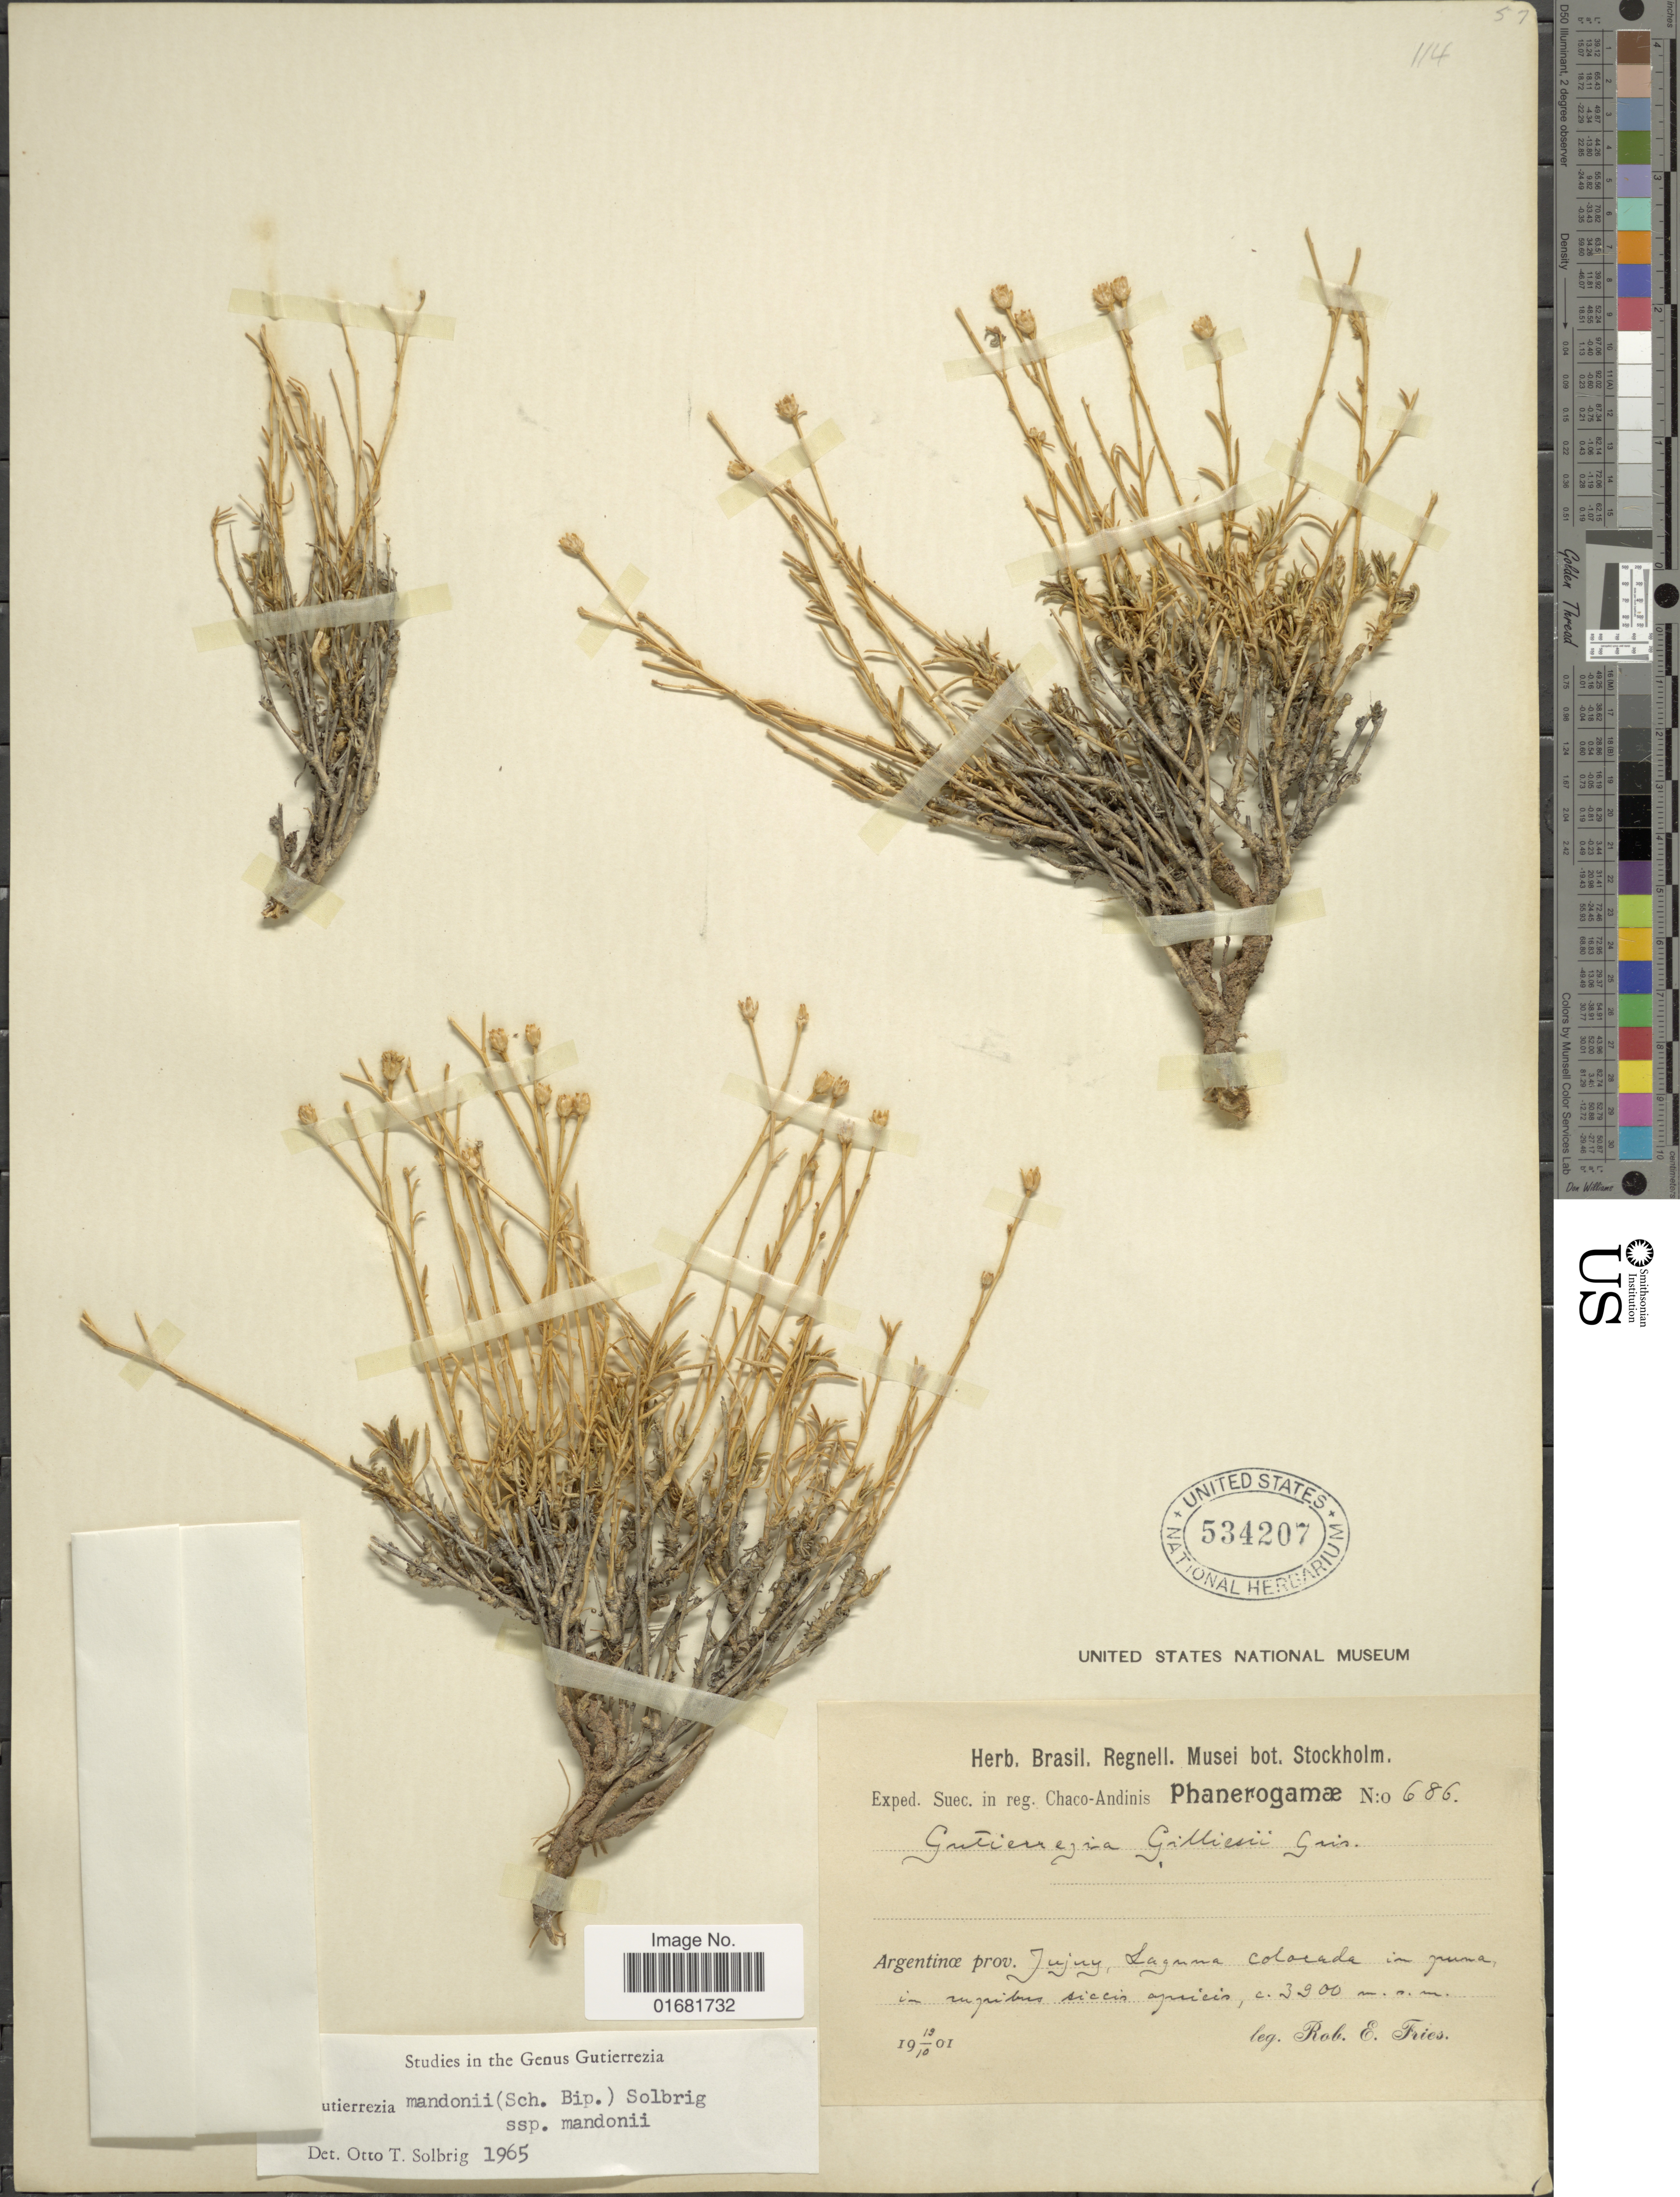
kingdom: Plantae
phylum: Tracheophyta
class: Magnoliopsida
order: Asterales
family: Asteraceae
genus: Gutierrezia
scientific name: Gutierrezia mandonii subsp. mandonii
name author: (Sch. Bip.) Solbrig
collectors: R. E. Fries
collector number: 686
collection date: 1901-10-19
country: Argentina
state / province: Jujuy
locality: Chaco-Andinis. Laguna Colorada in puma.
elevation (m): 3900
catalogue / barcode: US 534207